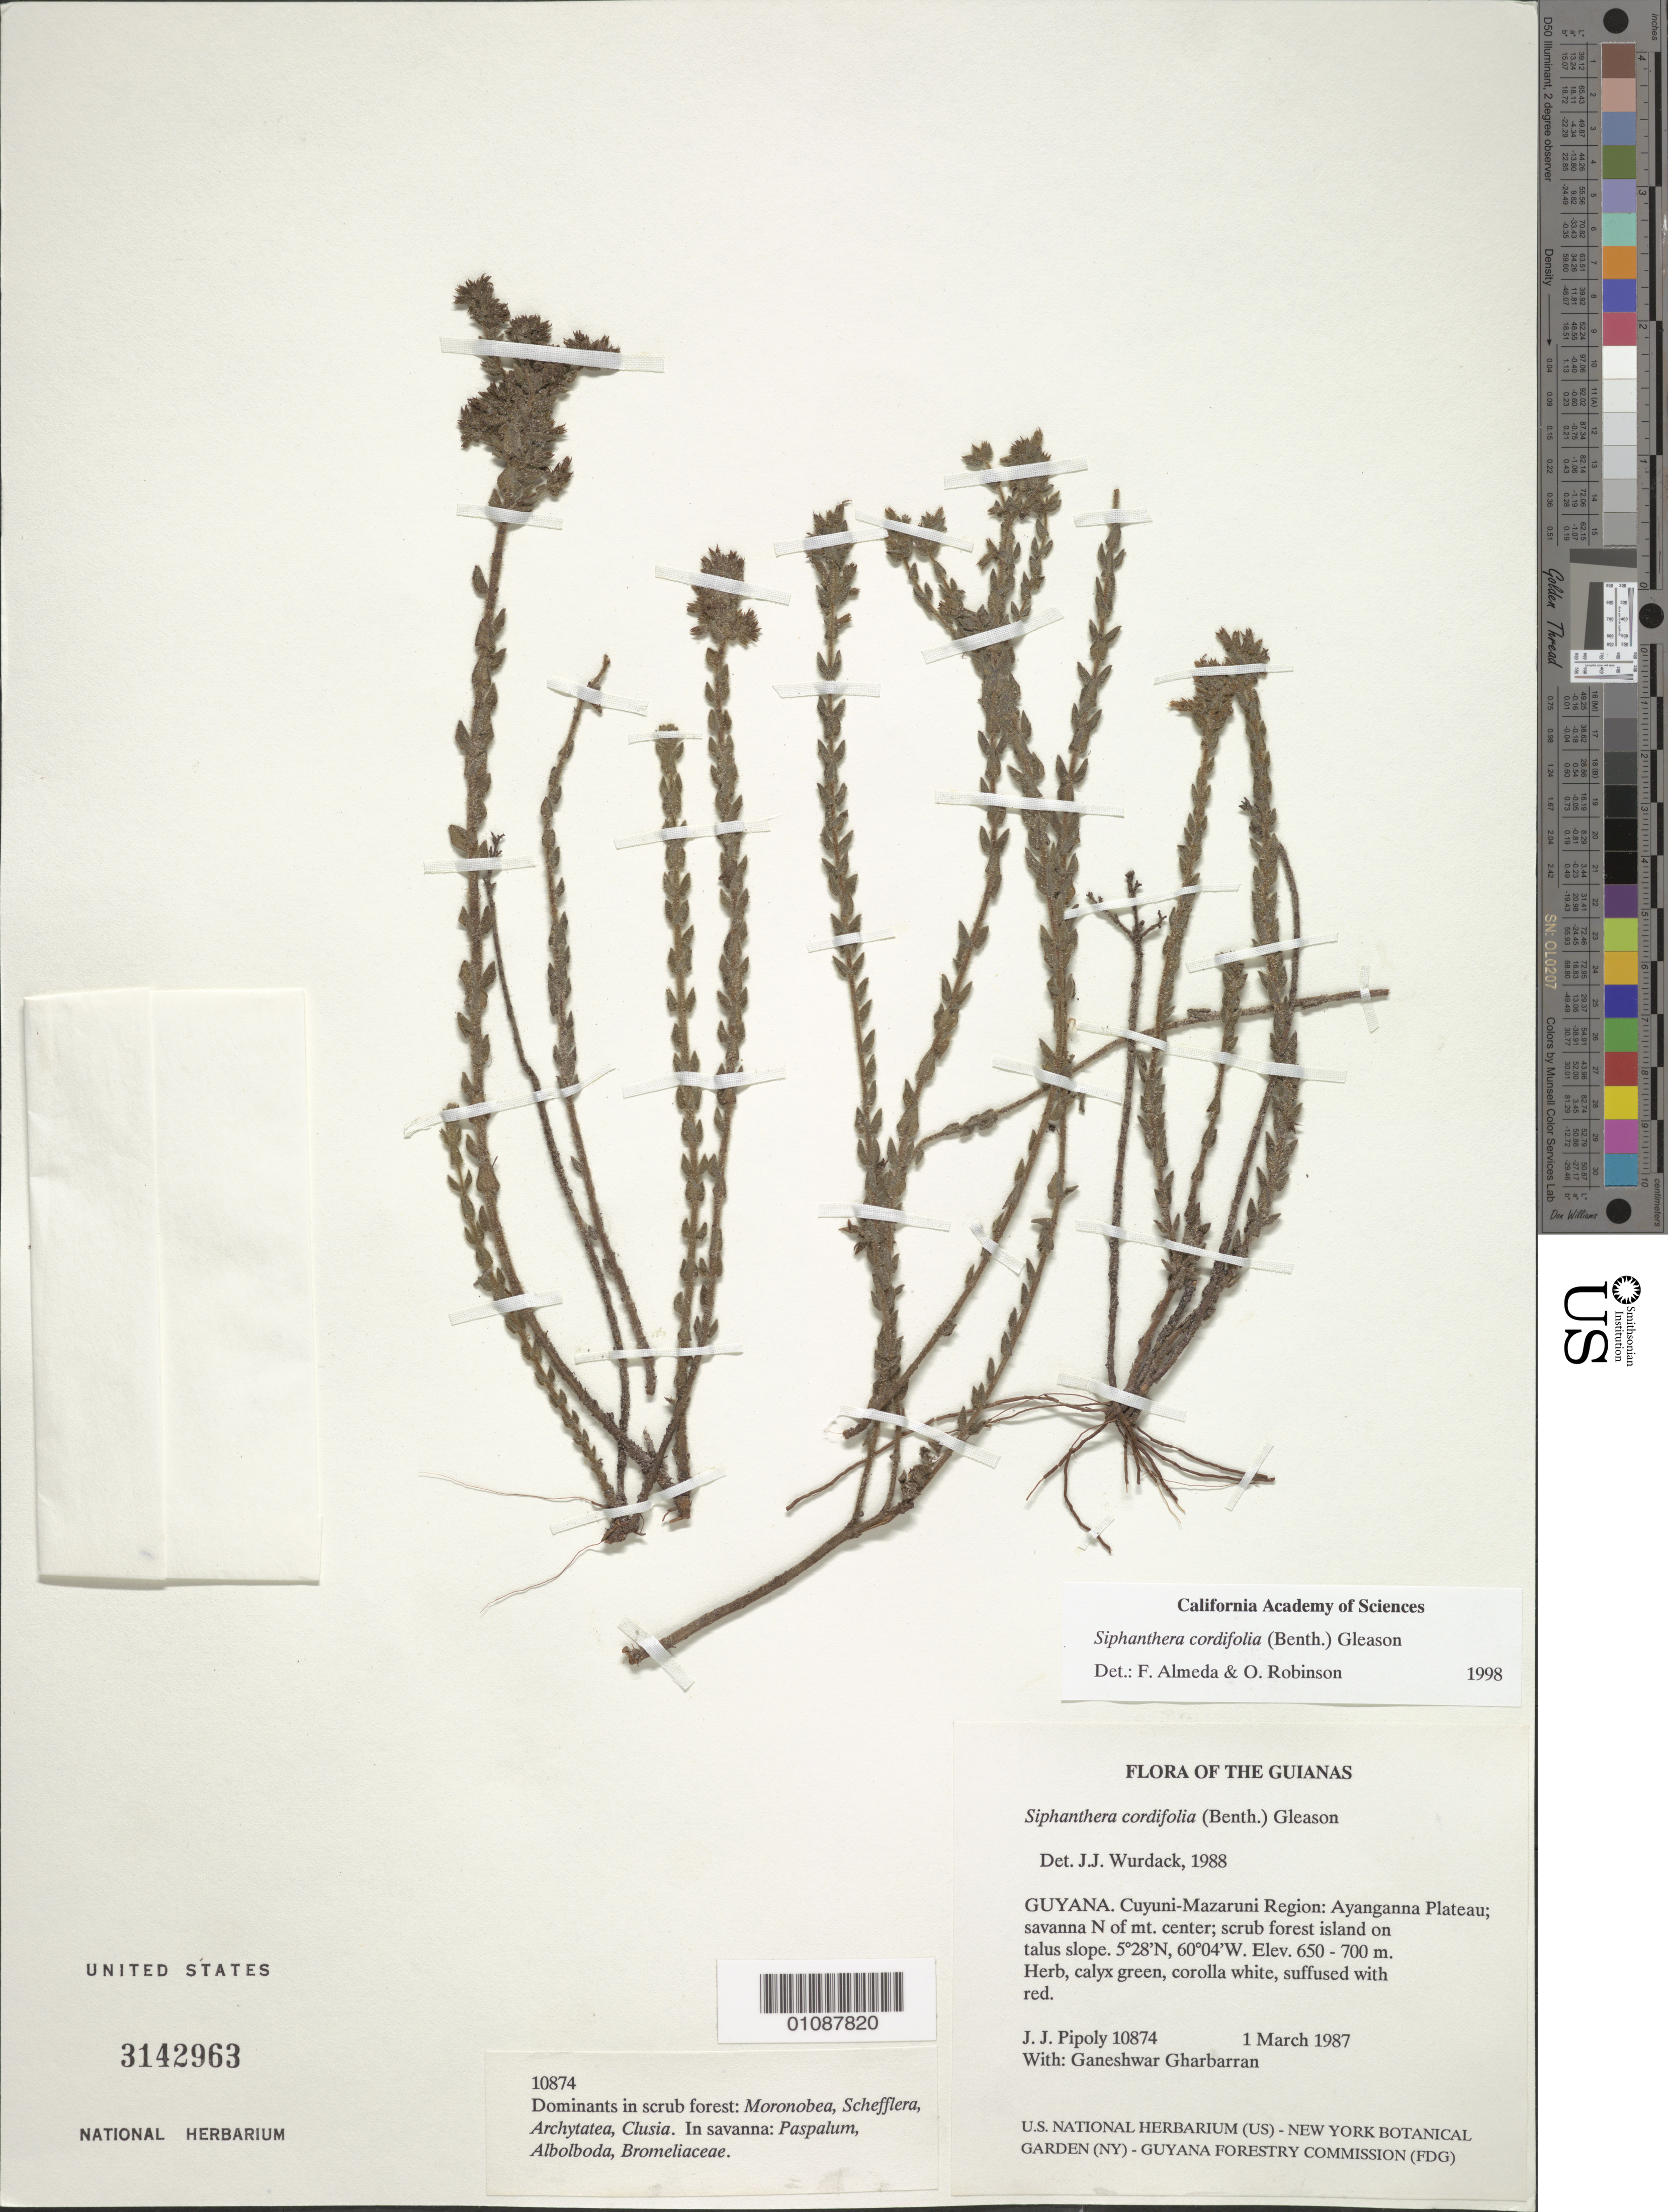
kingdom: Plantae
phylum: Tracheophyta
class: Magnoliopsida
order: Myrtales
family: Melastomataceae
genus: Siphanthera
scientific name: Siphanthera cordifolia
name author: (Benth.) Gleason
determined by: Almeda, F.; Robinson, O.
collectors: J. J. Pipoly & G. Gharbarran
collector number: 10874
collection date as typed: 1 March 1987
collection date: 1987-03-01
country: Guyana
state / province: Cuyuni-Mazaruni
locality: Ayanganna Plateau, N of mountain center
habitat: Savanna with scrub forest island on talus slope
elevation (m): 650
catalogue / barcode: US 3142963